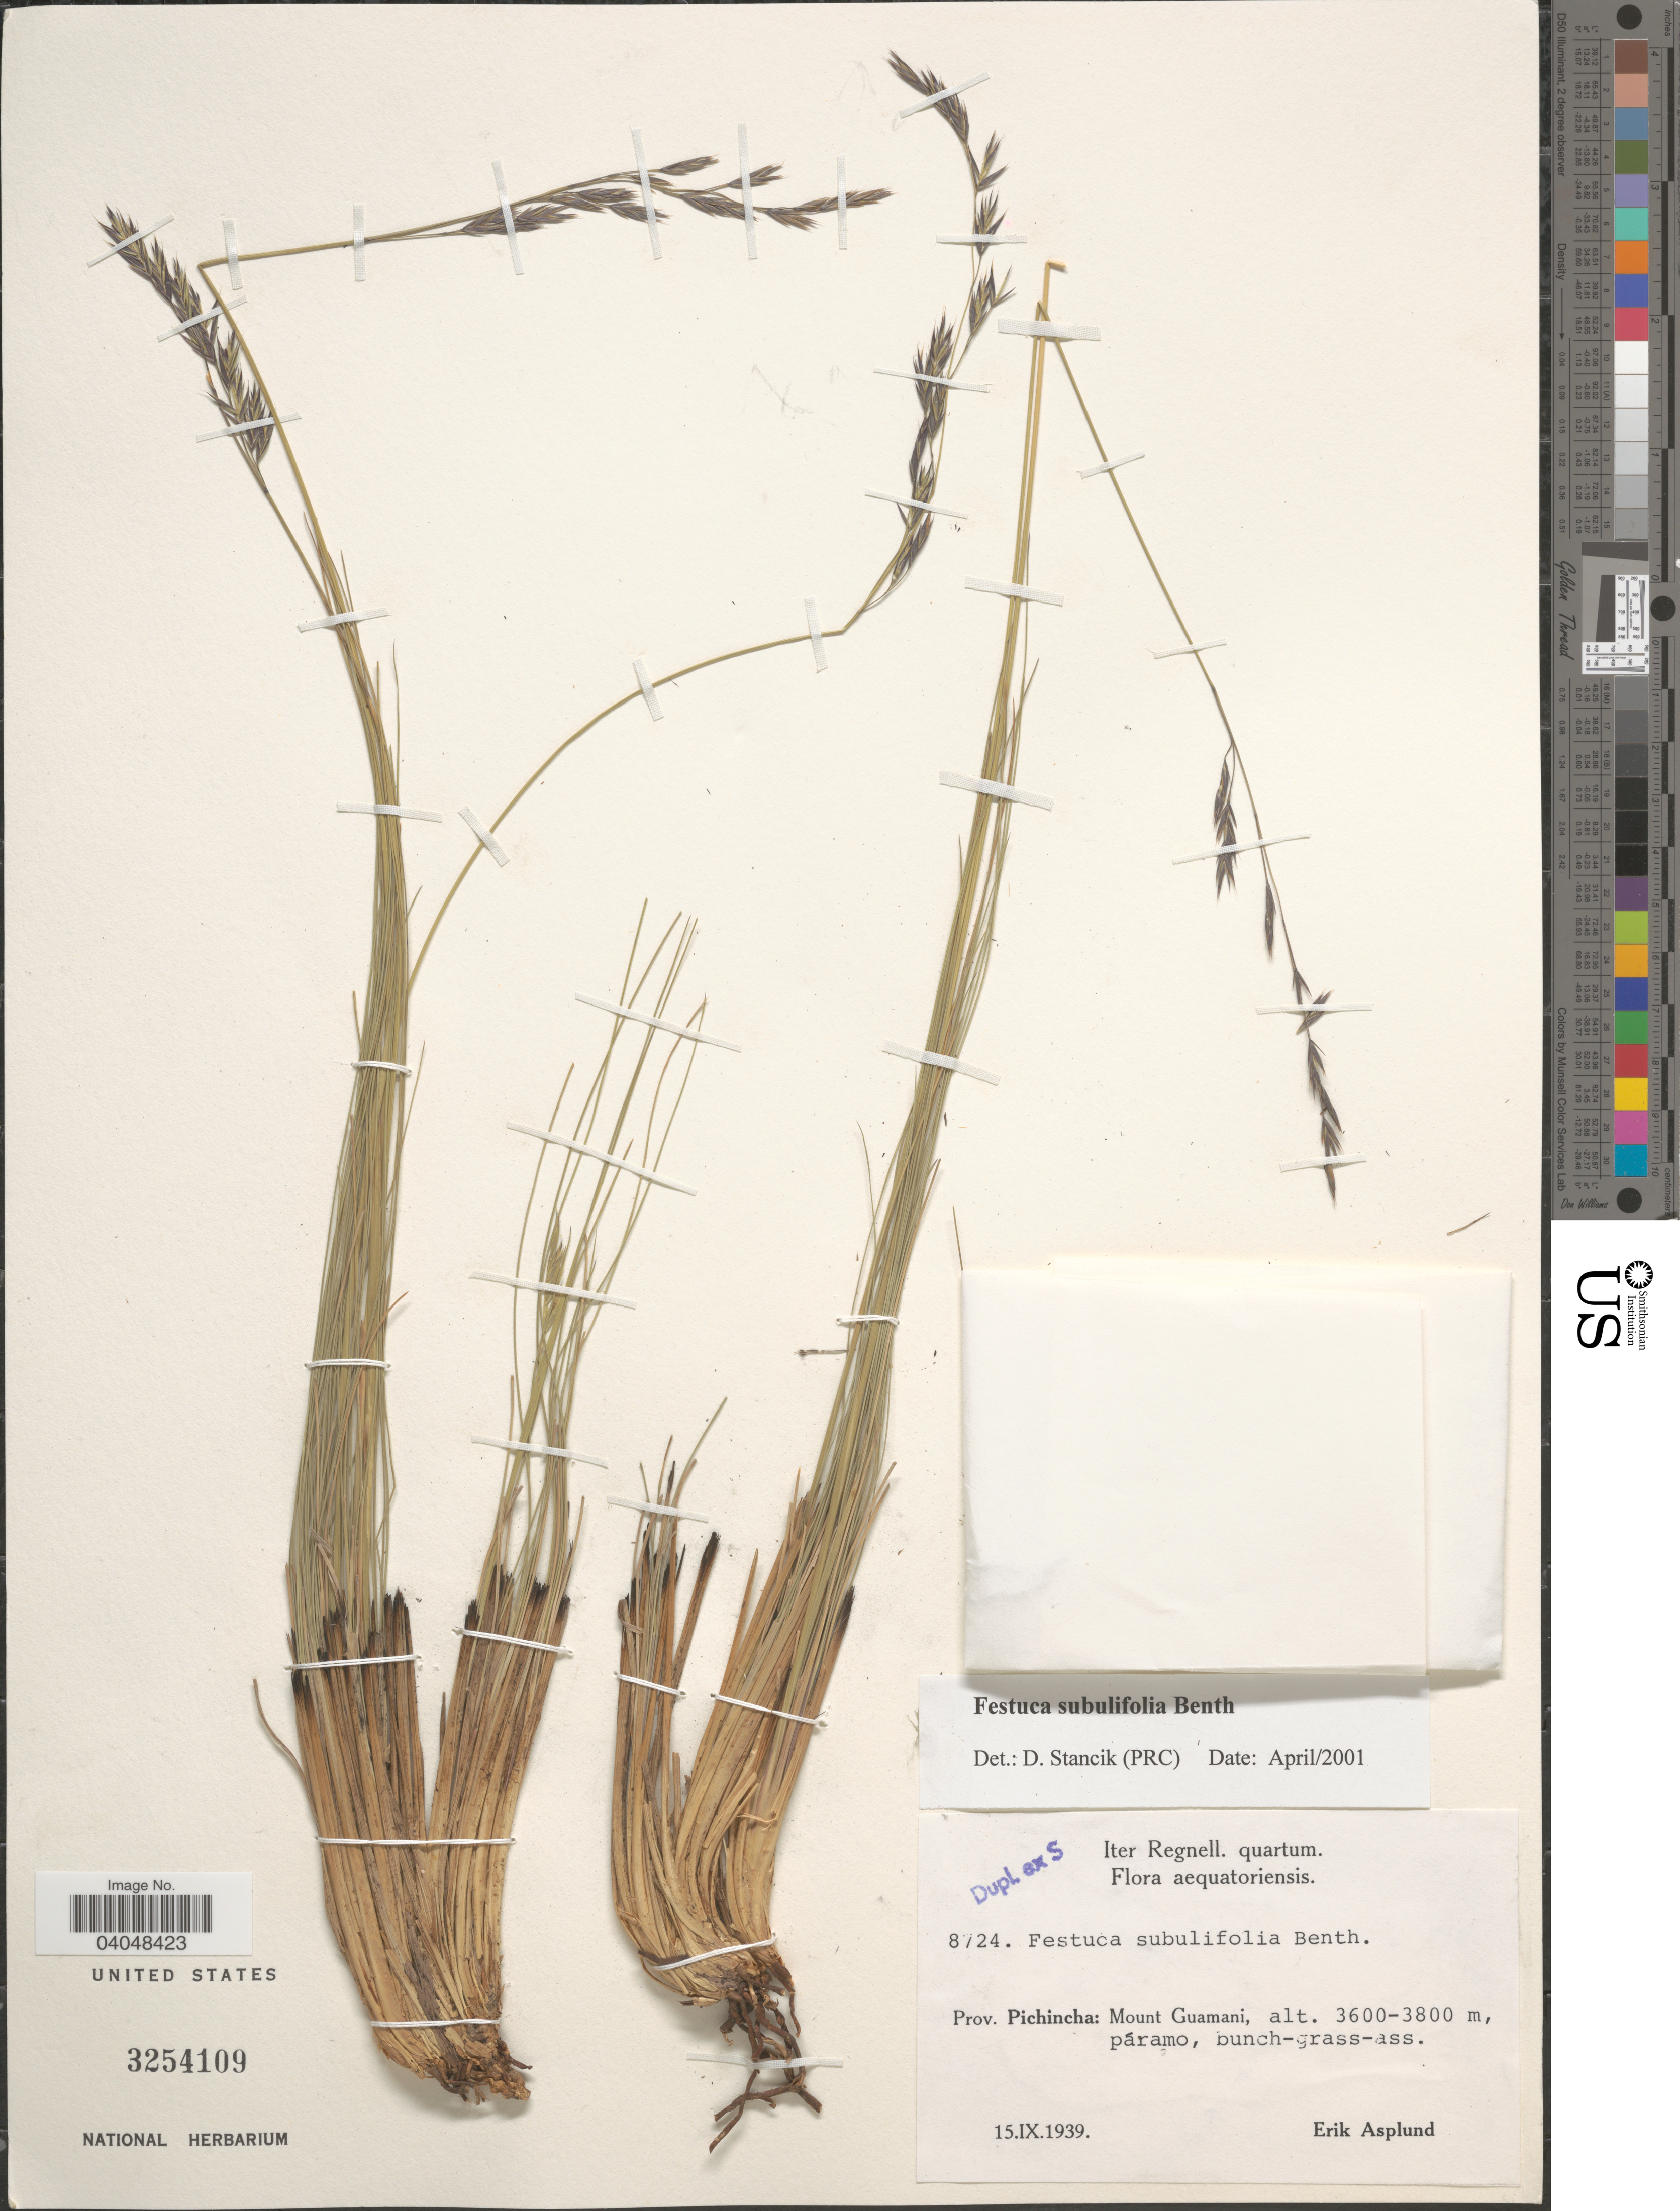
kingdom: Plantae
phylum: Tracheophyta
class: Liliopsida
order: Poales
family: Poaceae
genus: Festuca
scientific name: Festuca subulifolia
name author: Benth.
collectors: E. Asplund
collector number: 8724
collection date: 1939-09-15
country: Ecuador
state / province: Pichincha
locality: Aequatoriensis. Mount Guamani.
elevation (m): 3600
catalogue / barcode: US 3254109